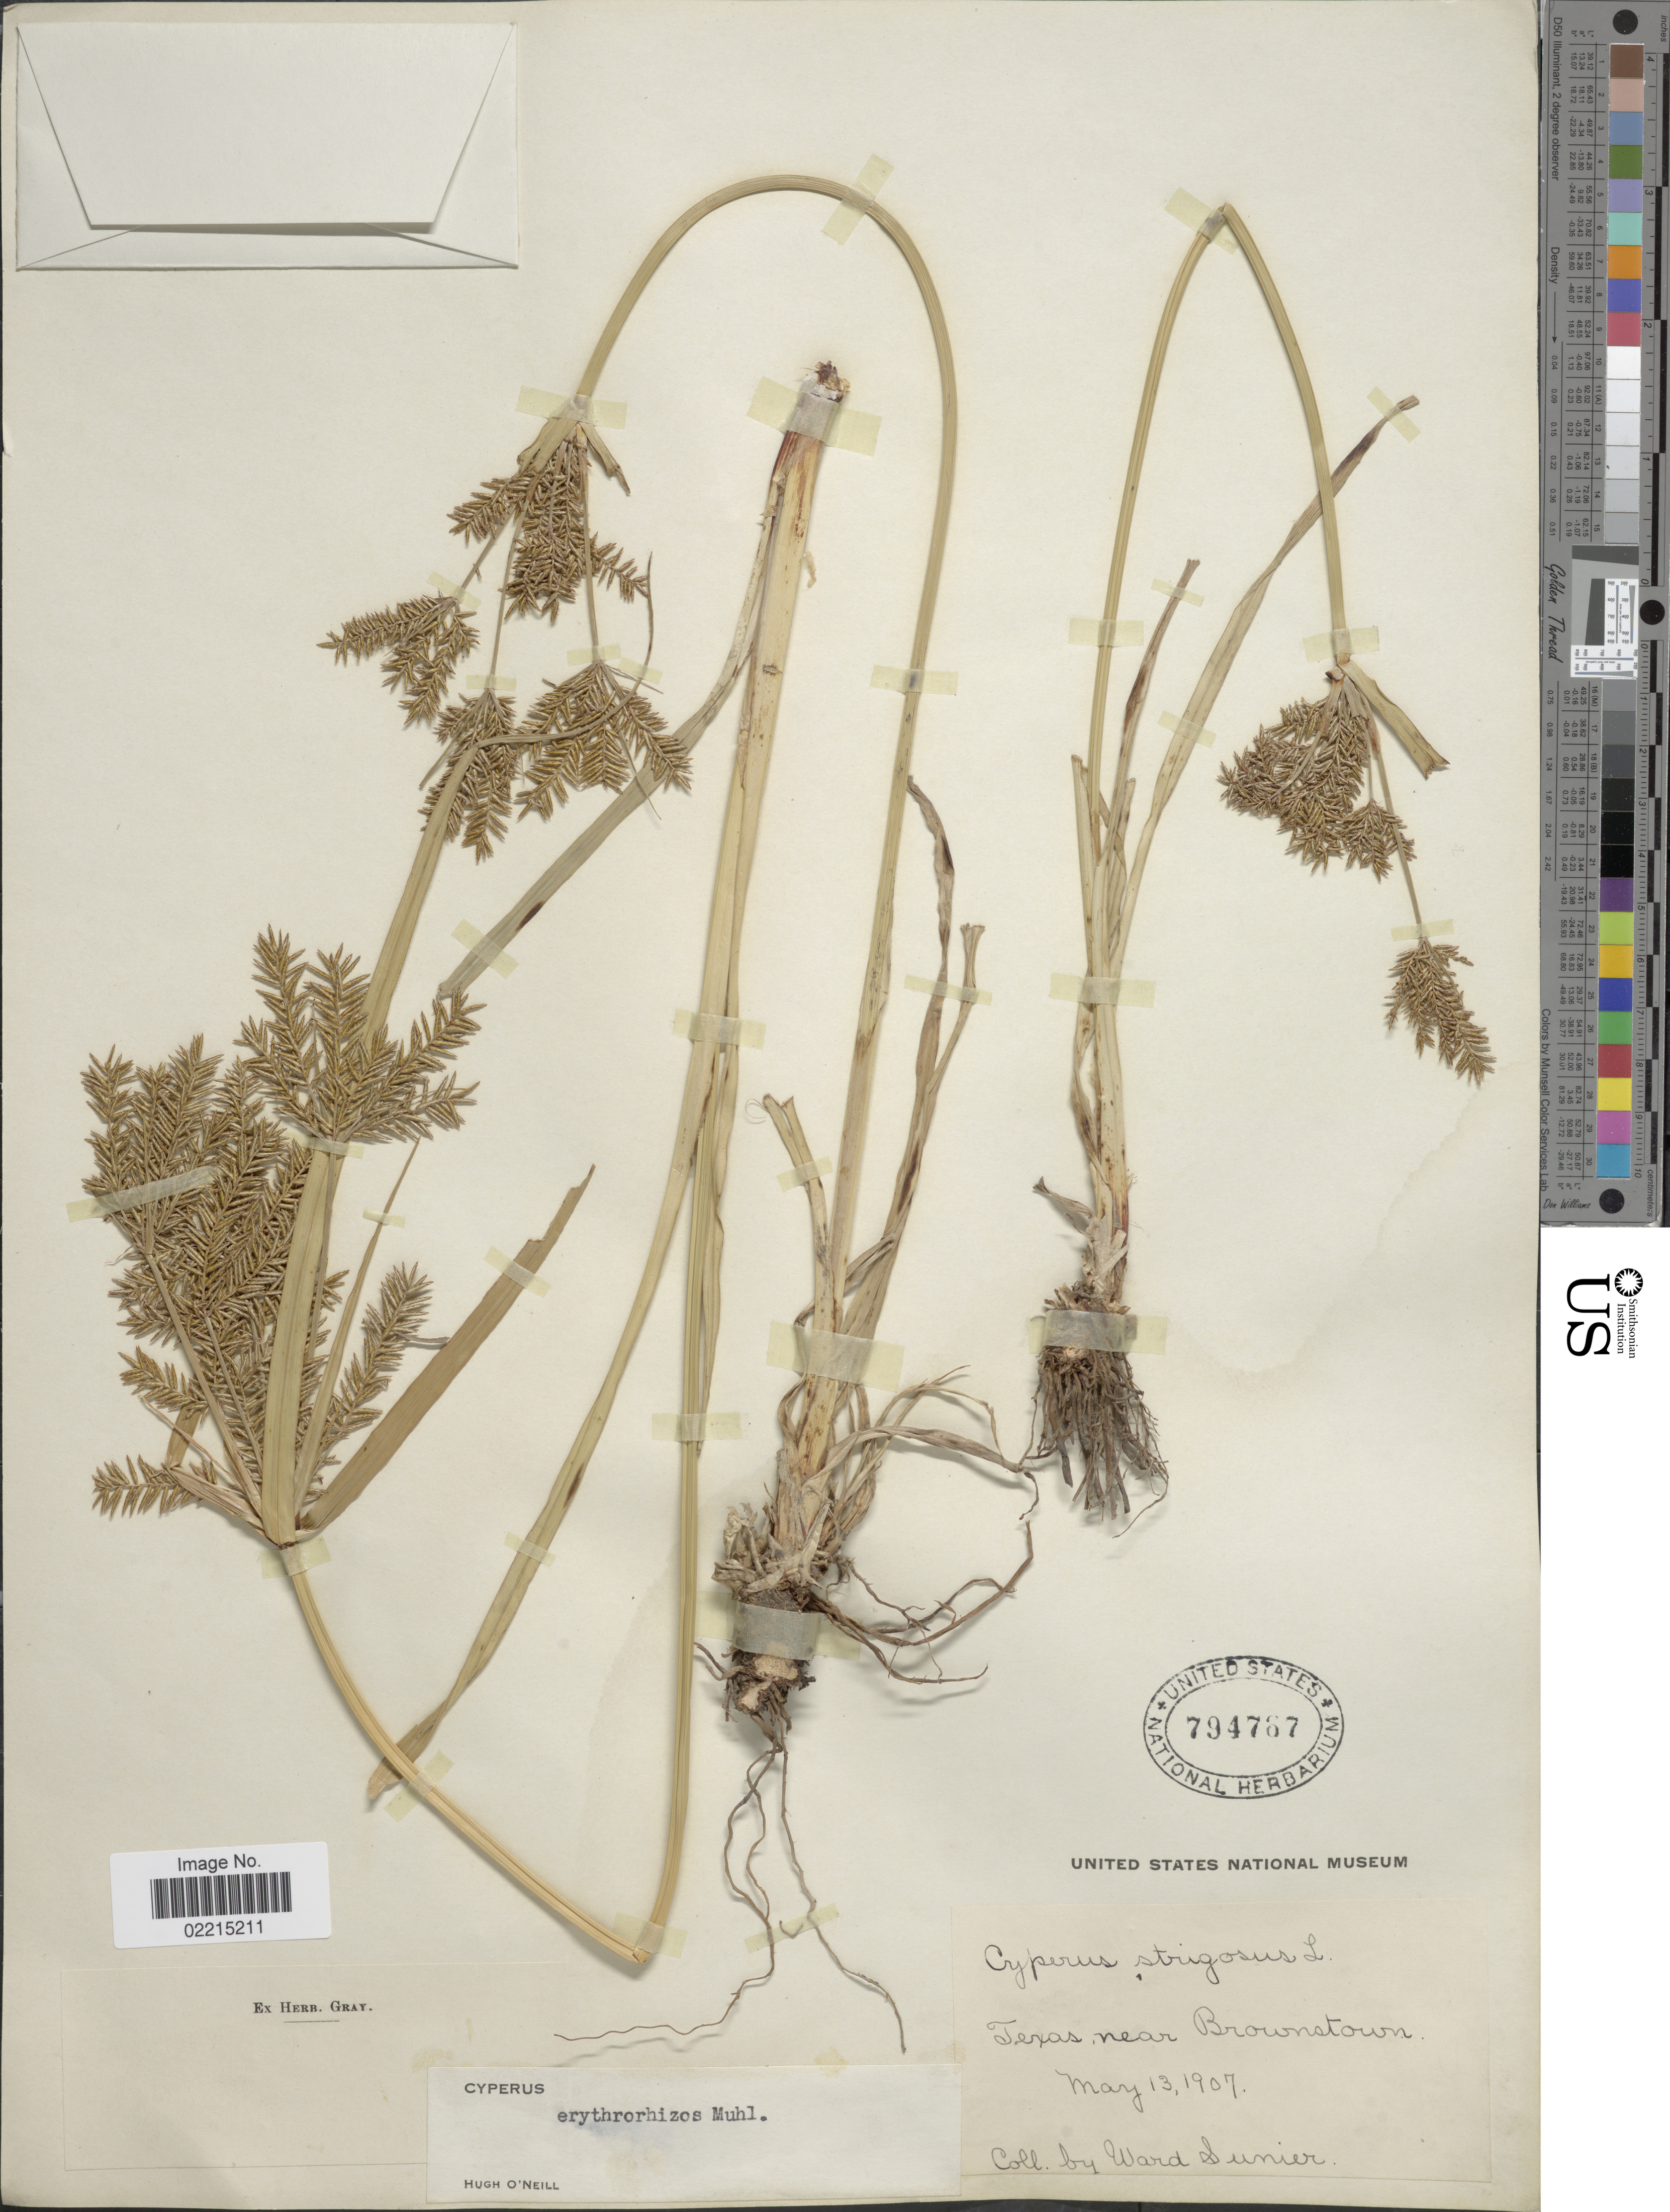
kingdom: Plantae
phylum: Tracheophyta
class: Liliopsida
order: Poales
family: Cyperaceae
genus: Cyperus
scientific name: Cyperus erythrorhizos Muhl.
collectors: W. Sunier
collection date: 1907-05-13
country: United States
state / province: Texas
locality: Near Brownstown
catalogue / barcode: US 794767